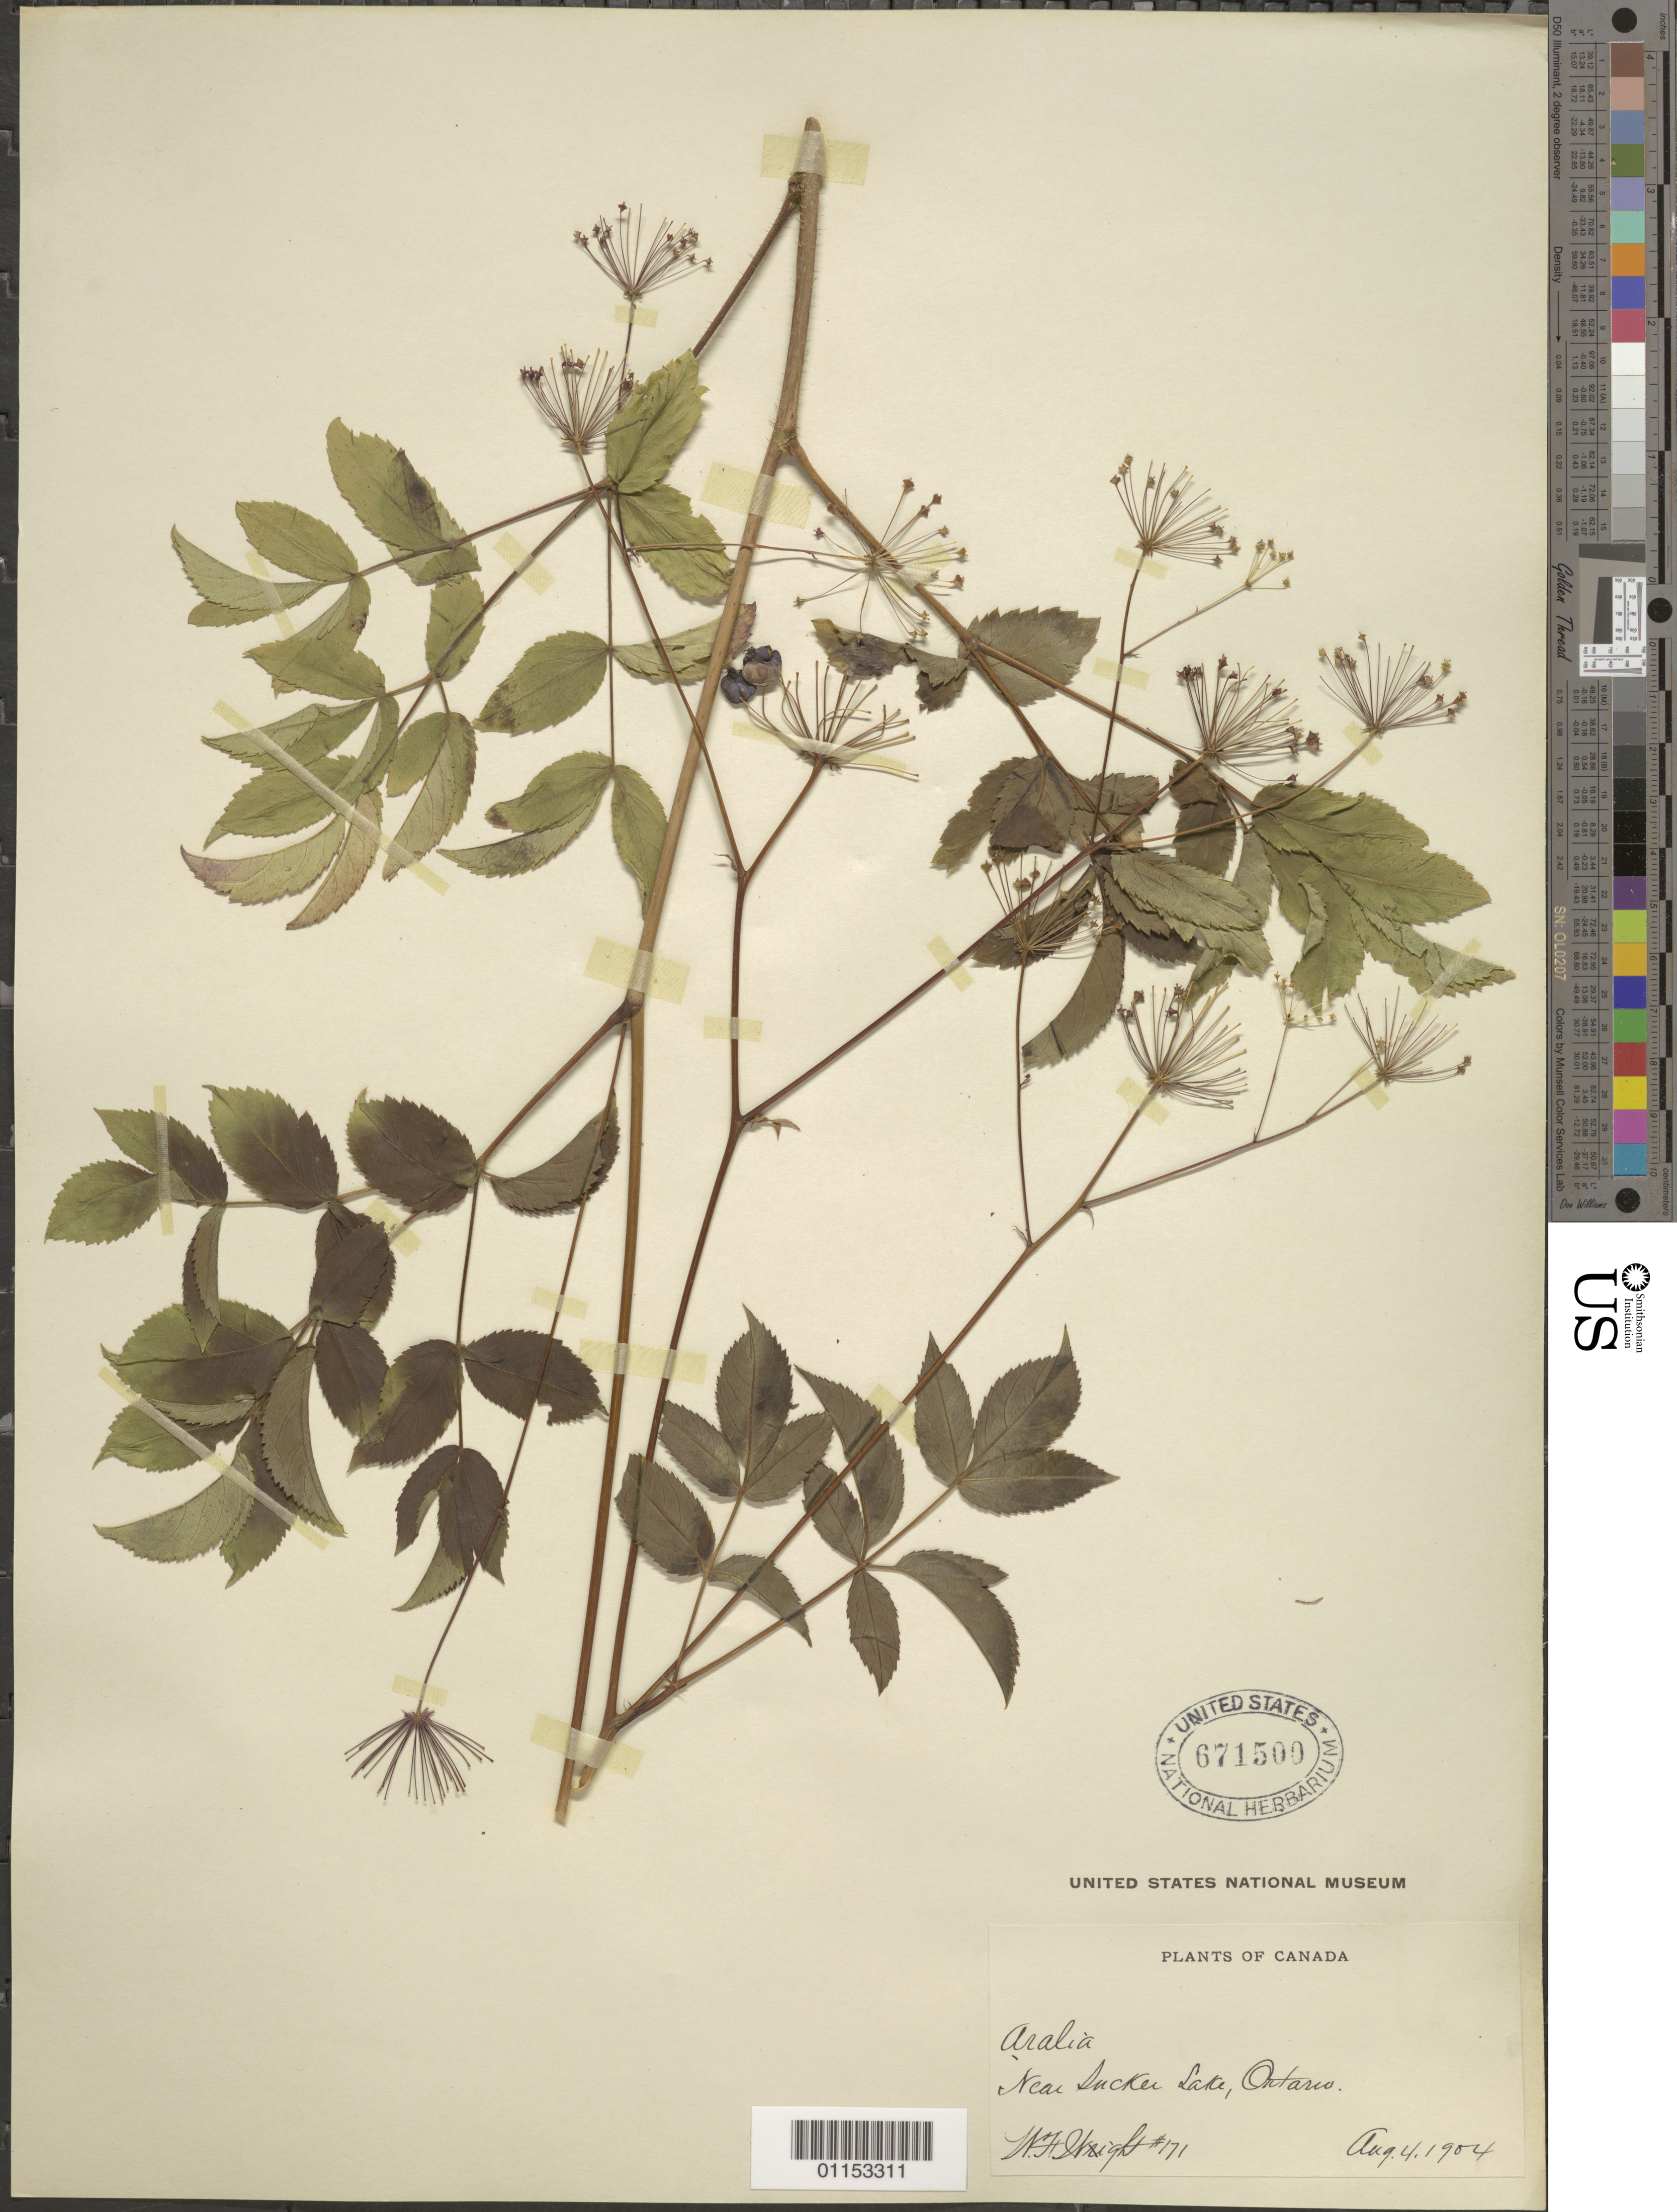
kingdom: Plantae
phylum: Tracheophyta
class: Magnoliopsida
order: Apiales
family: Araliaceae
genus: Aralia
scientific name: Aralia hispida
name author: Vent.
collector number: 171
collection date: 1904-08-04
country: Canada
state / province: Ontario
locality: Near Sucker Lake.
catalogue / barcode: US 671500